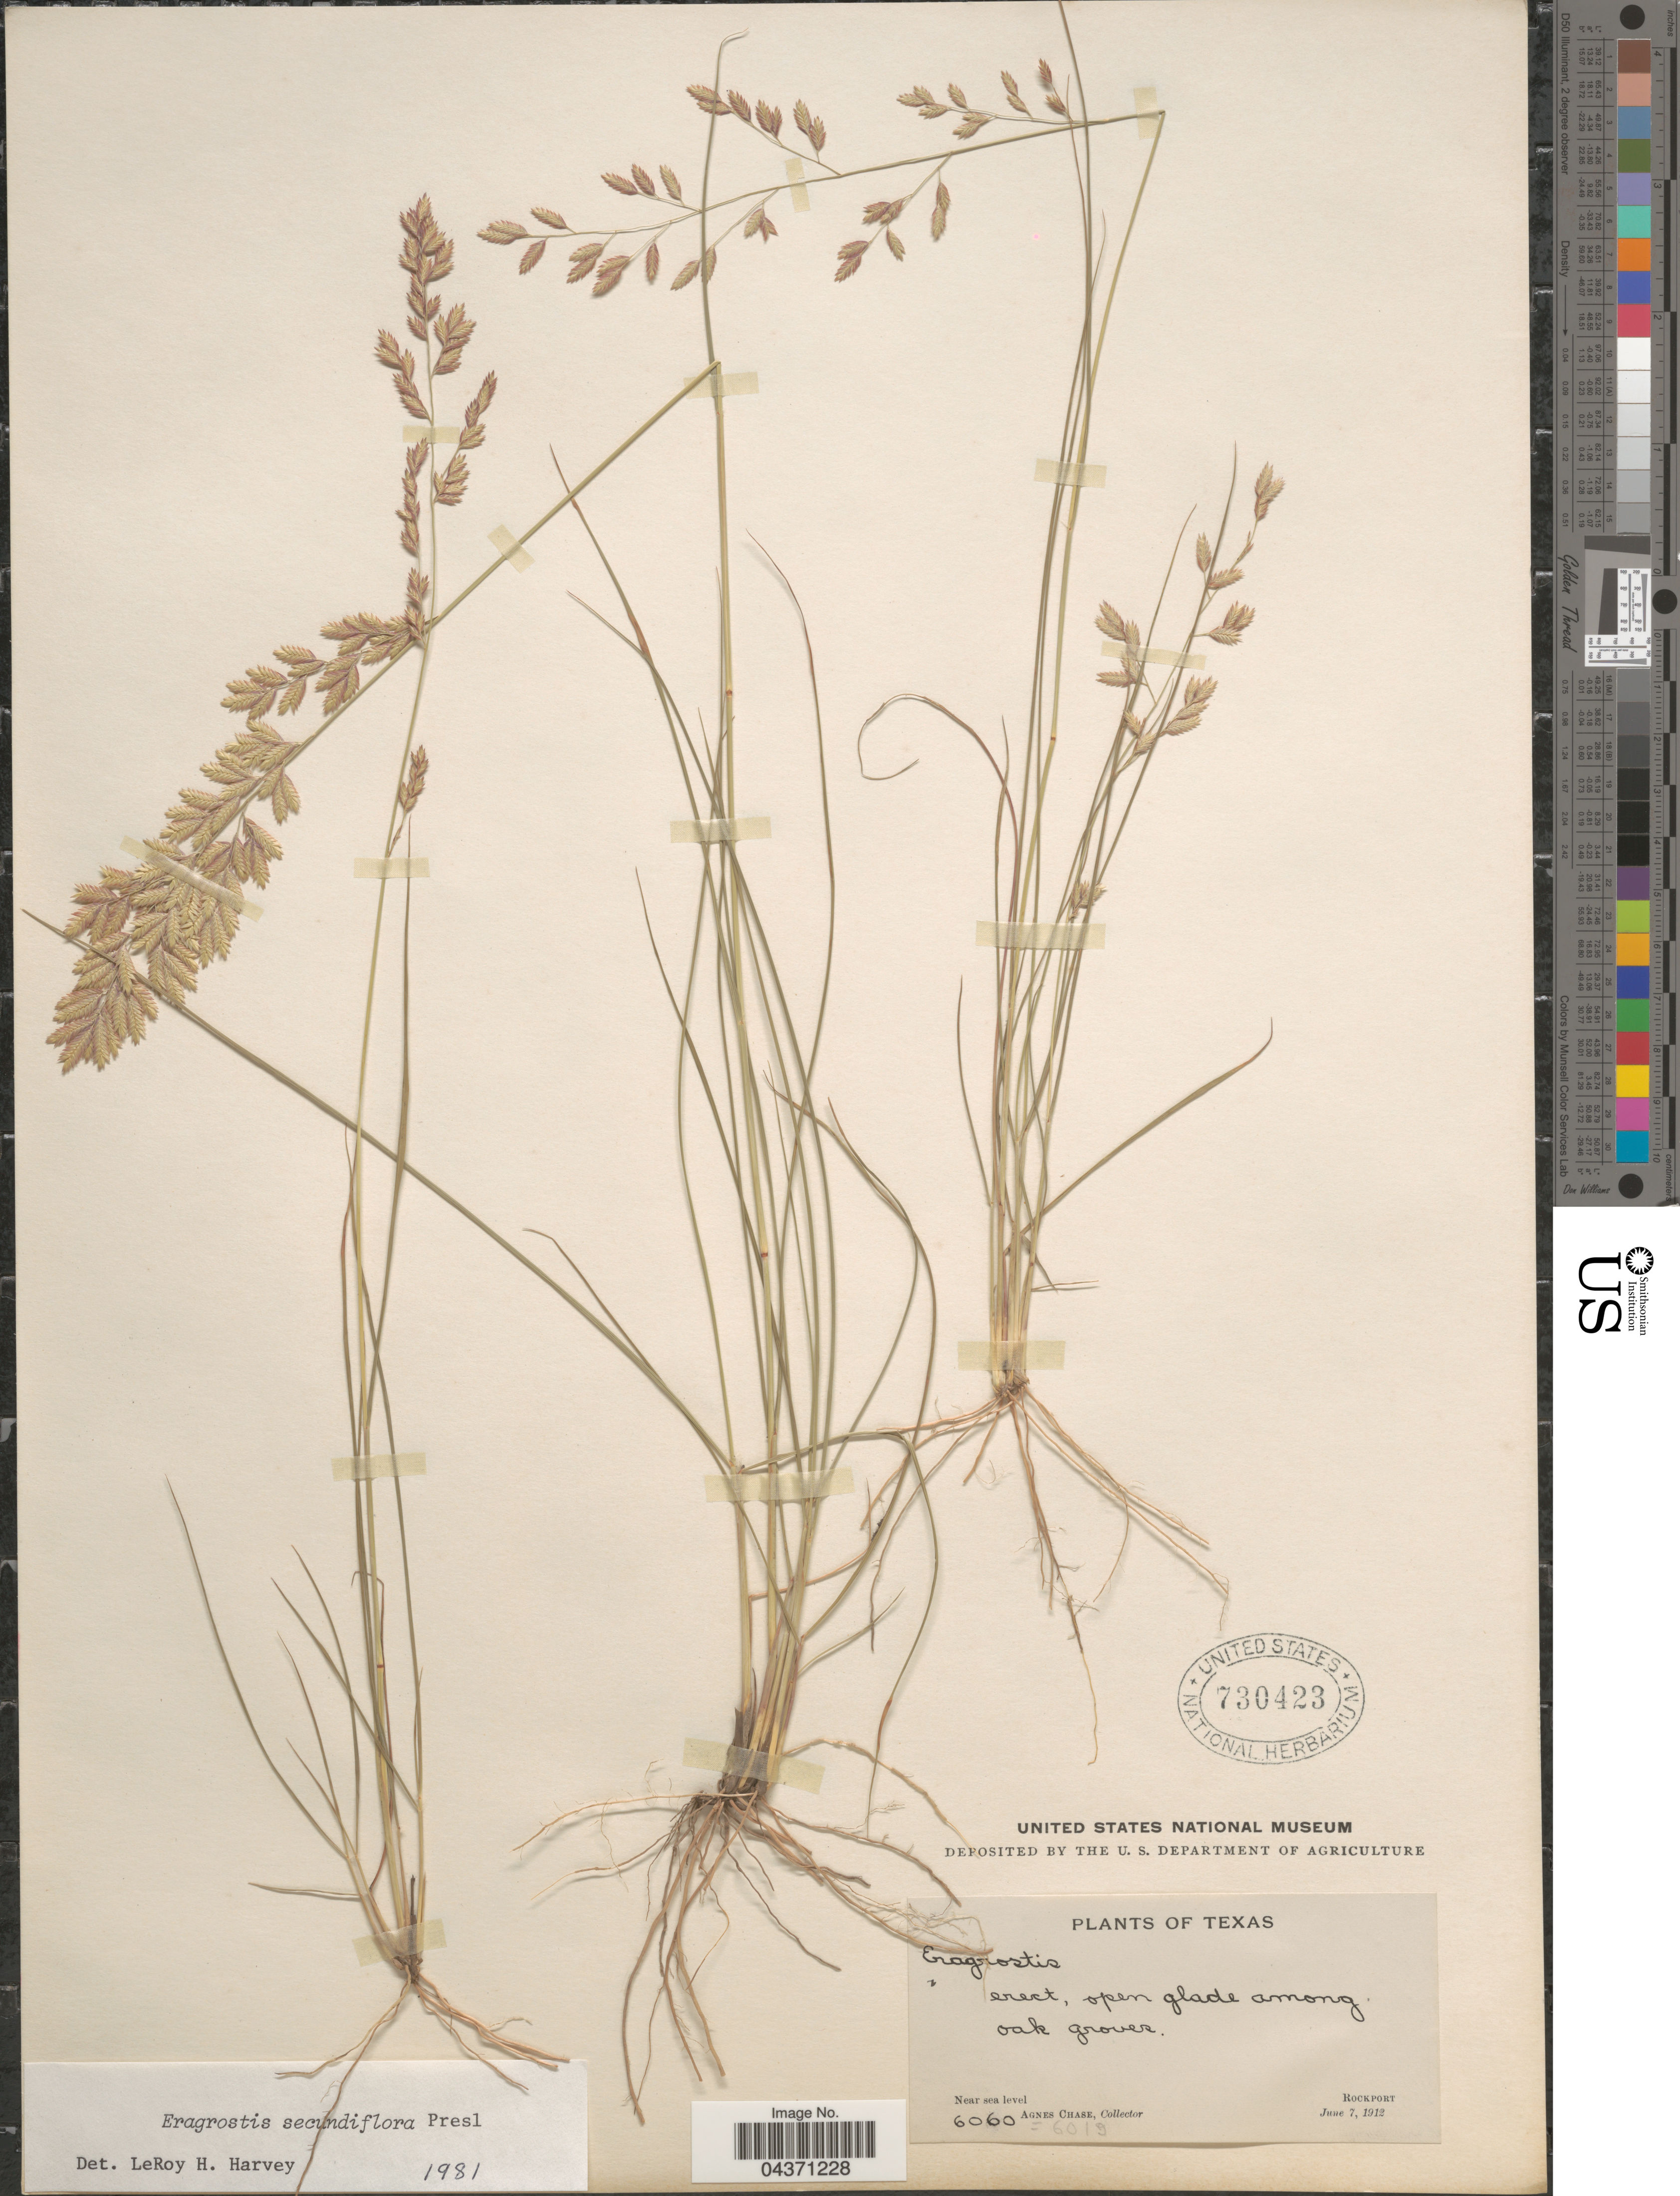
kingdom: Plantae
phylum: Tracheophyta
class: Liliopsida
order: Poales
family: Poaceae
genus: Eragrostis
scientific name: Eragrostis secundiflora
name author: J. Presl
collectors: A. Chase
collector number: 6060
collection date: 1912-06-07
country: United States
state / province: Texas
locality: Rockport.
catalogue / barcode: US 730423